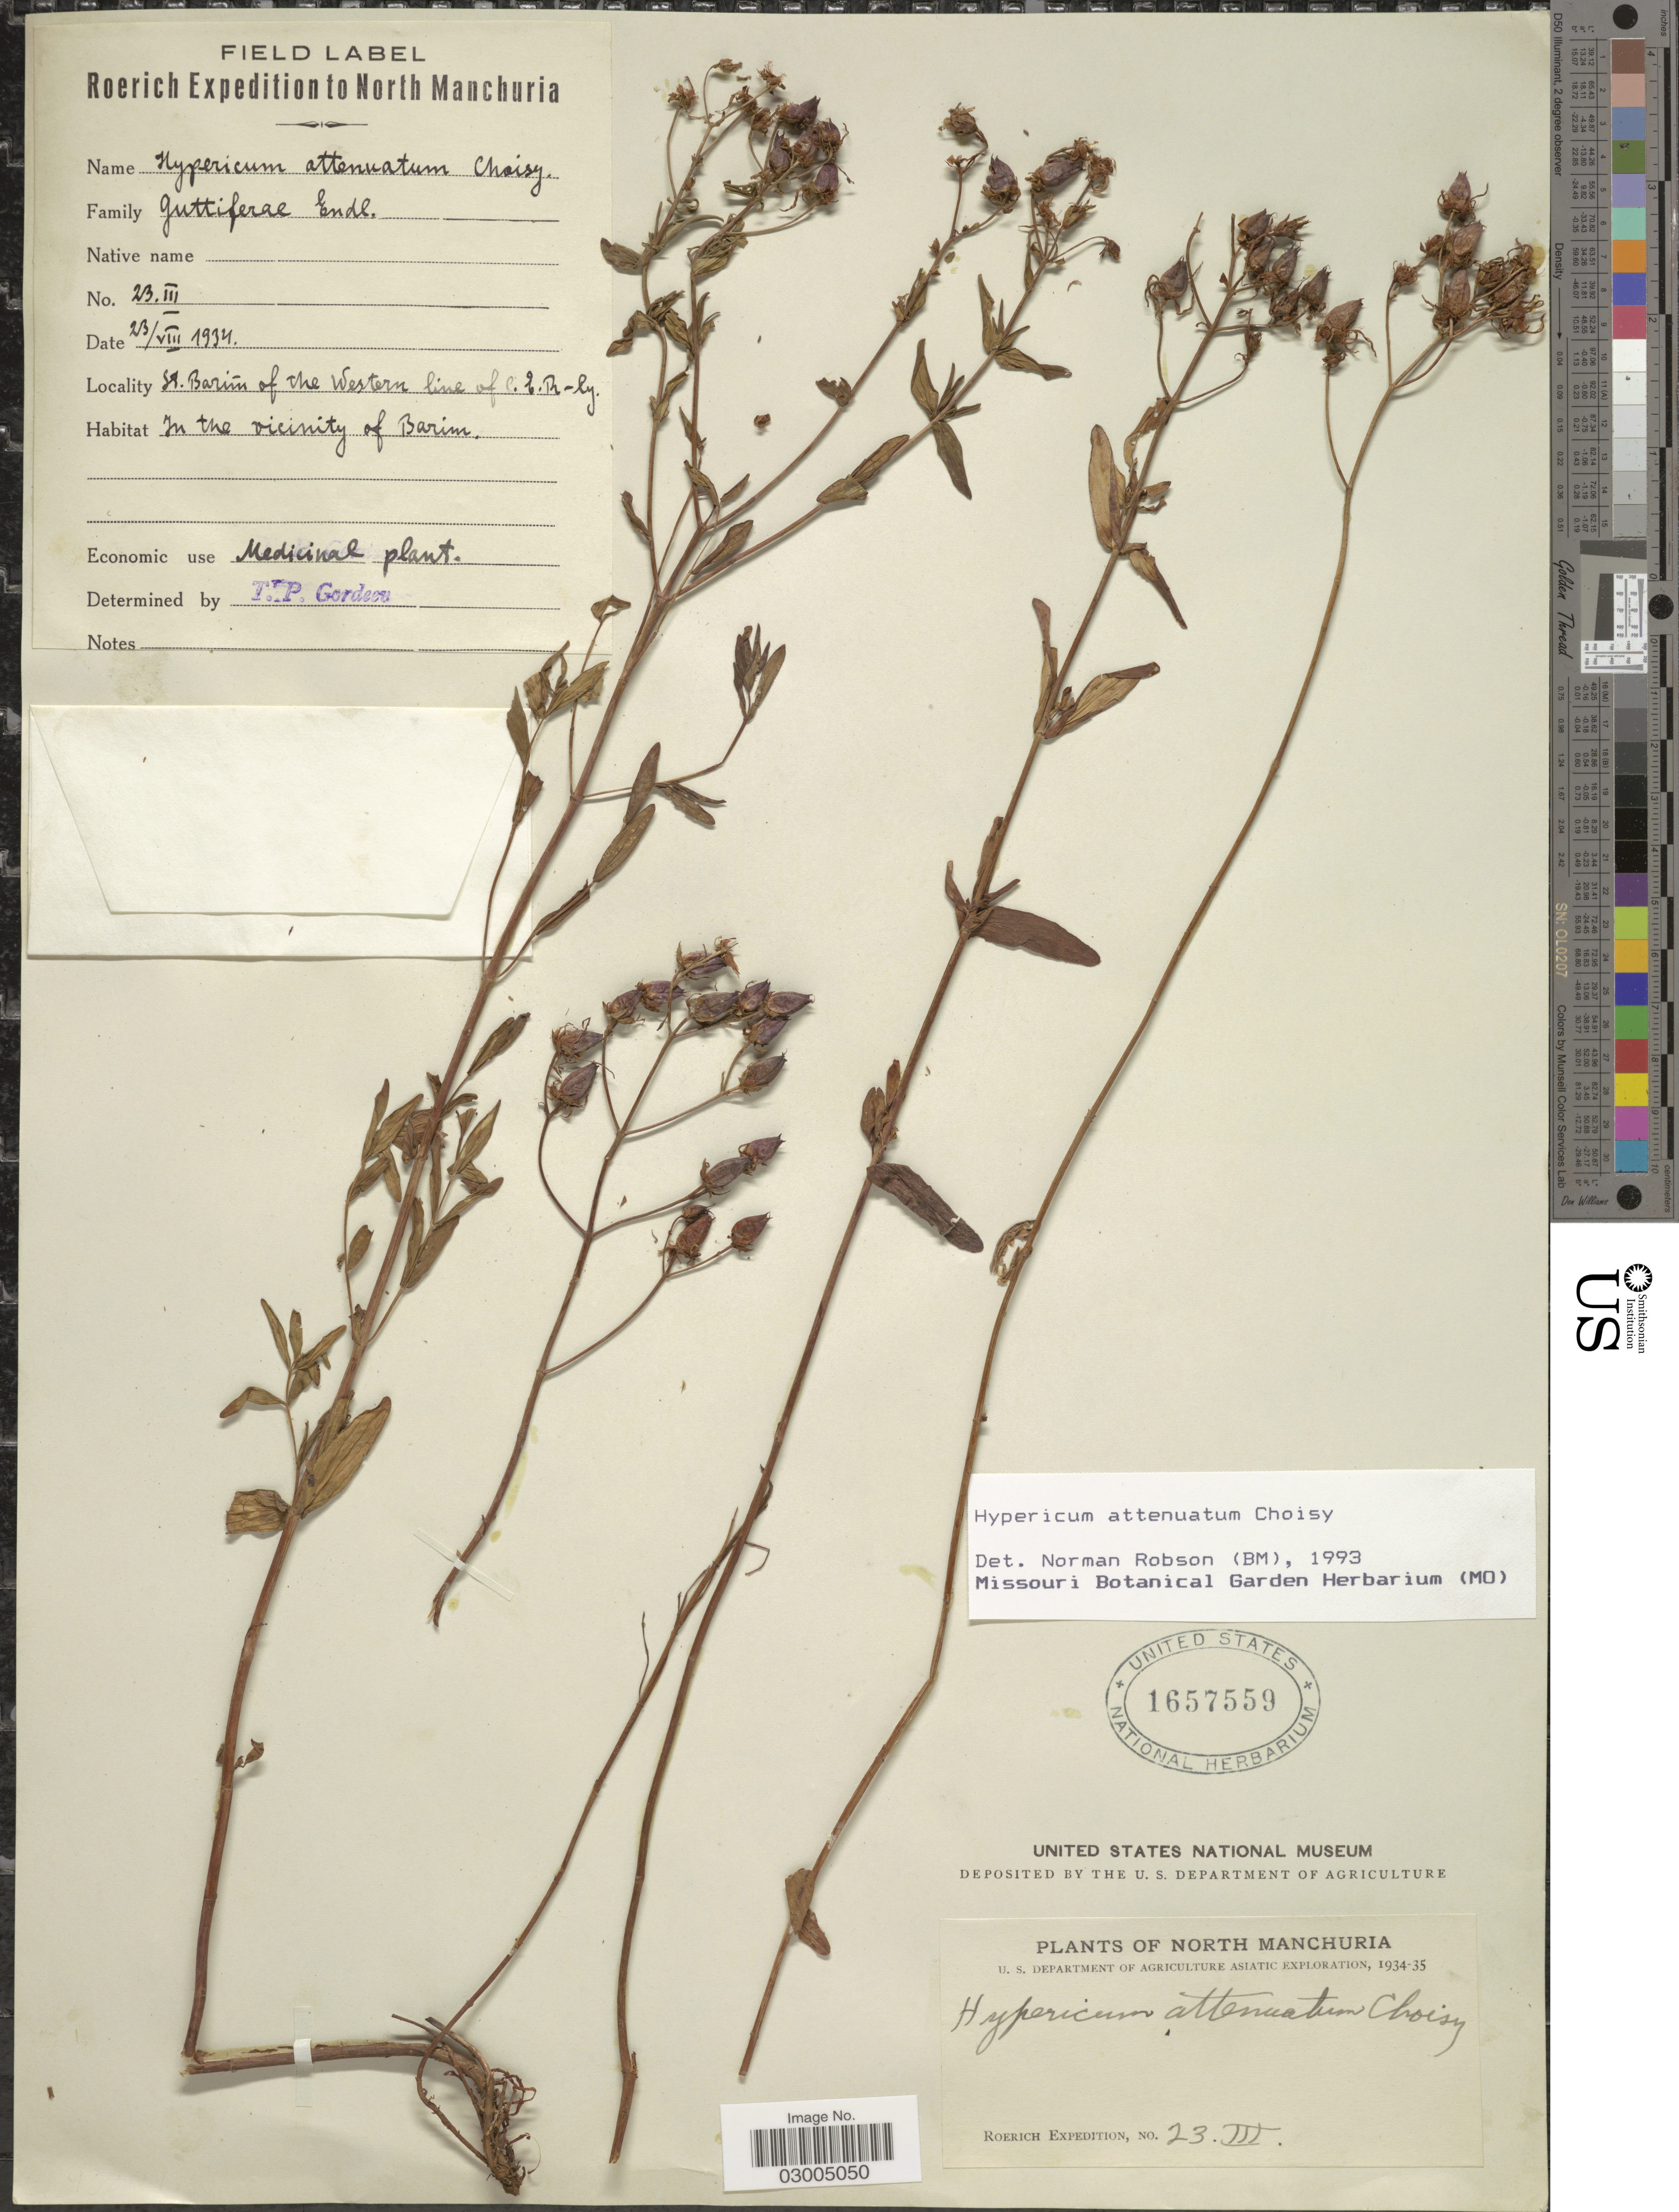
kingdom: Plantae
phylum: Tracheophyta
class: Magnoliopsida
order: Malpighiales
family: Hypericaceae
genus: Hypericum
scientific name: Hypericum attenuatum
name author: Fisch. ex Choisy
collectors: Roerich Expedition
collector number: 23.III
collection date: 1934-08-23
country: China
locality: North Manchuria. St. Barim of the Western line of C..E.rly (Chinese Eastern Railway) In the vicinity of Barim.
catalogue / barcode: US 1657559